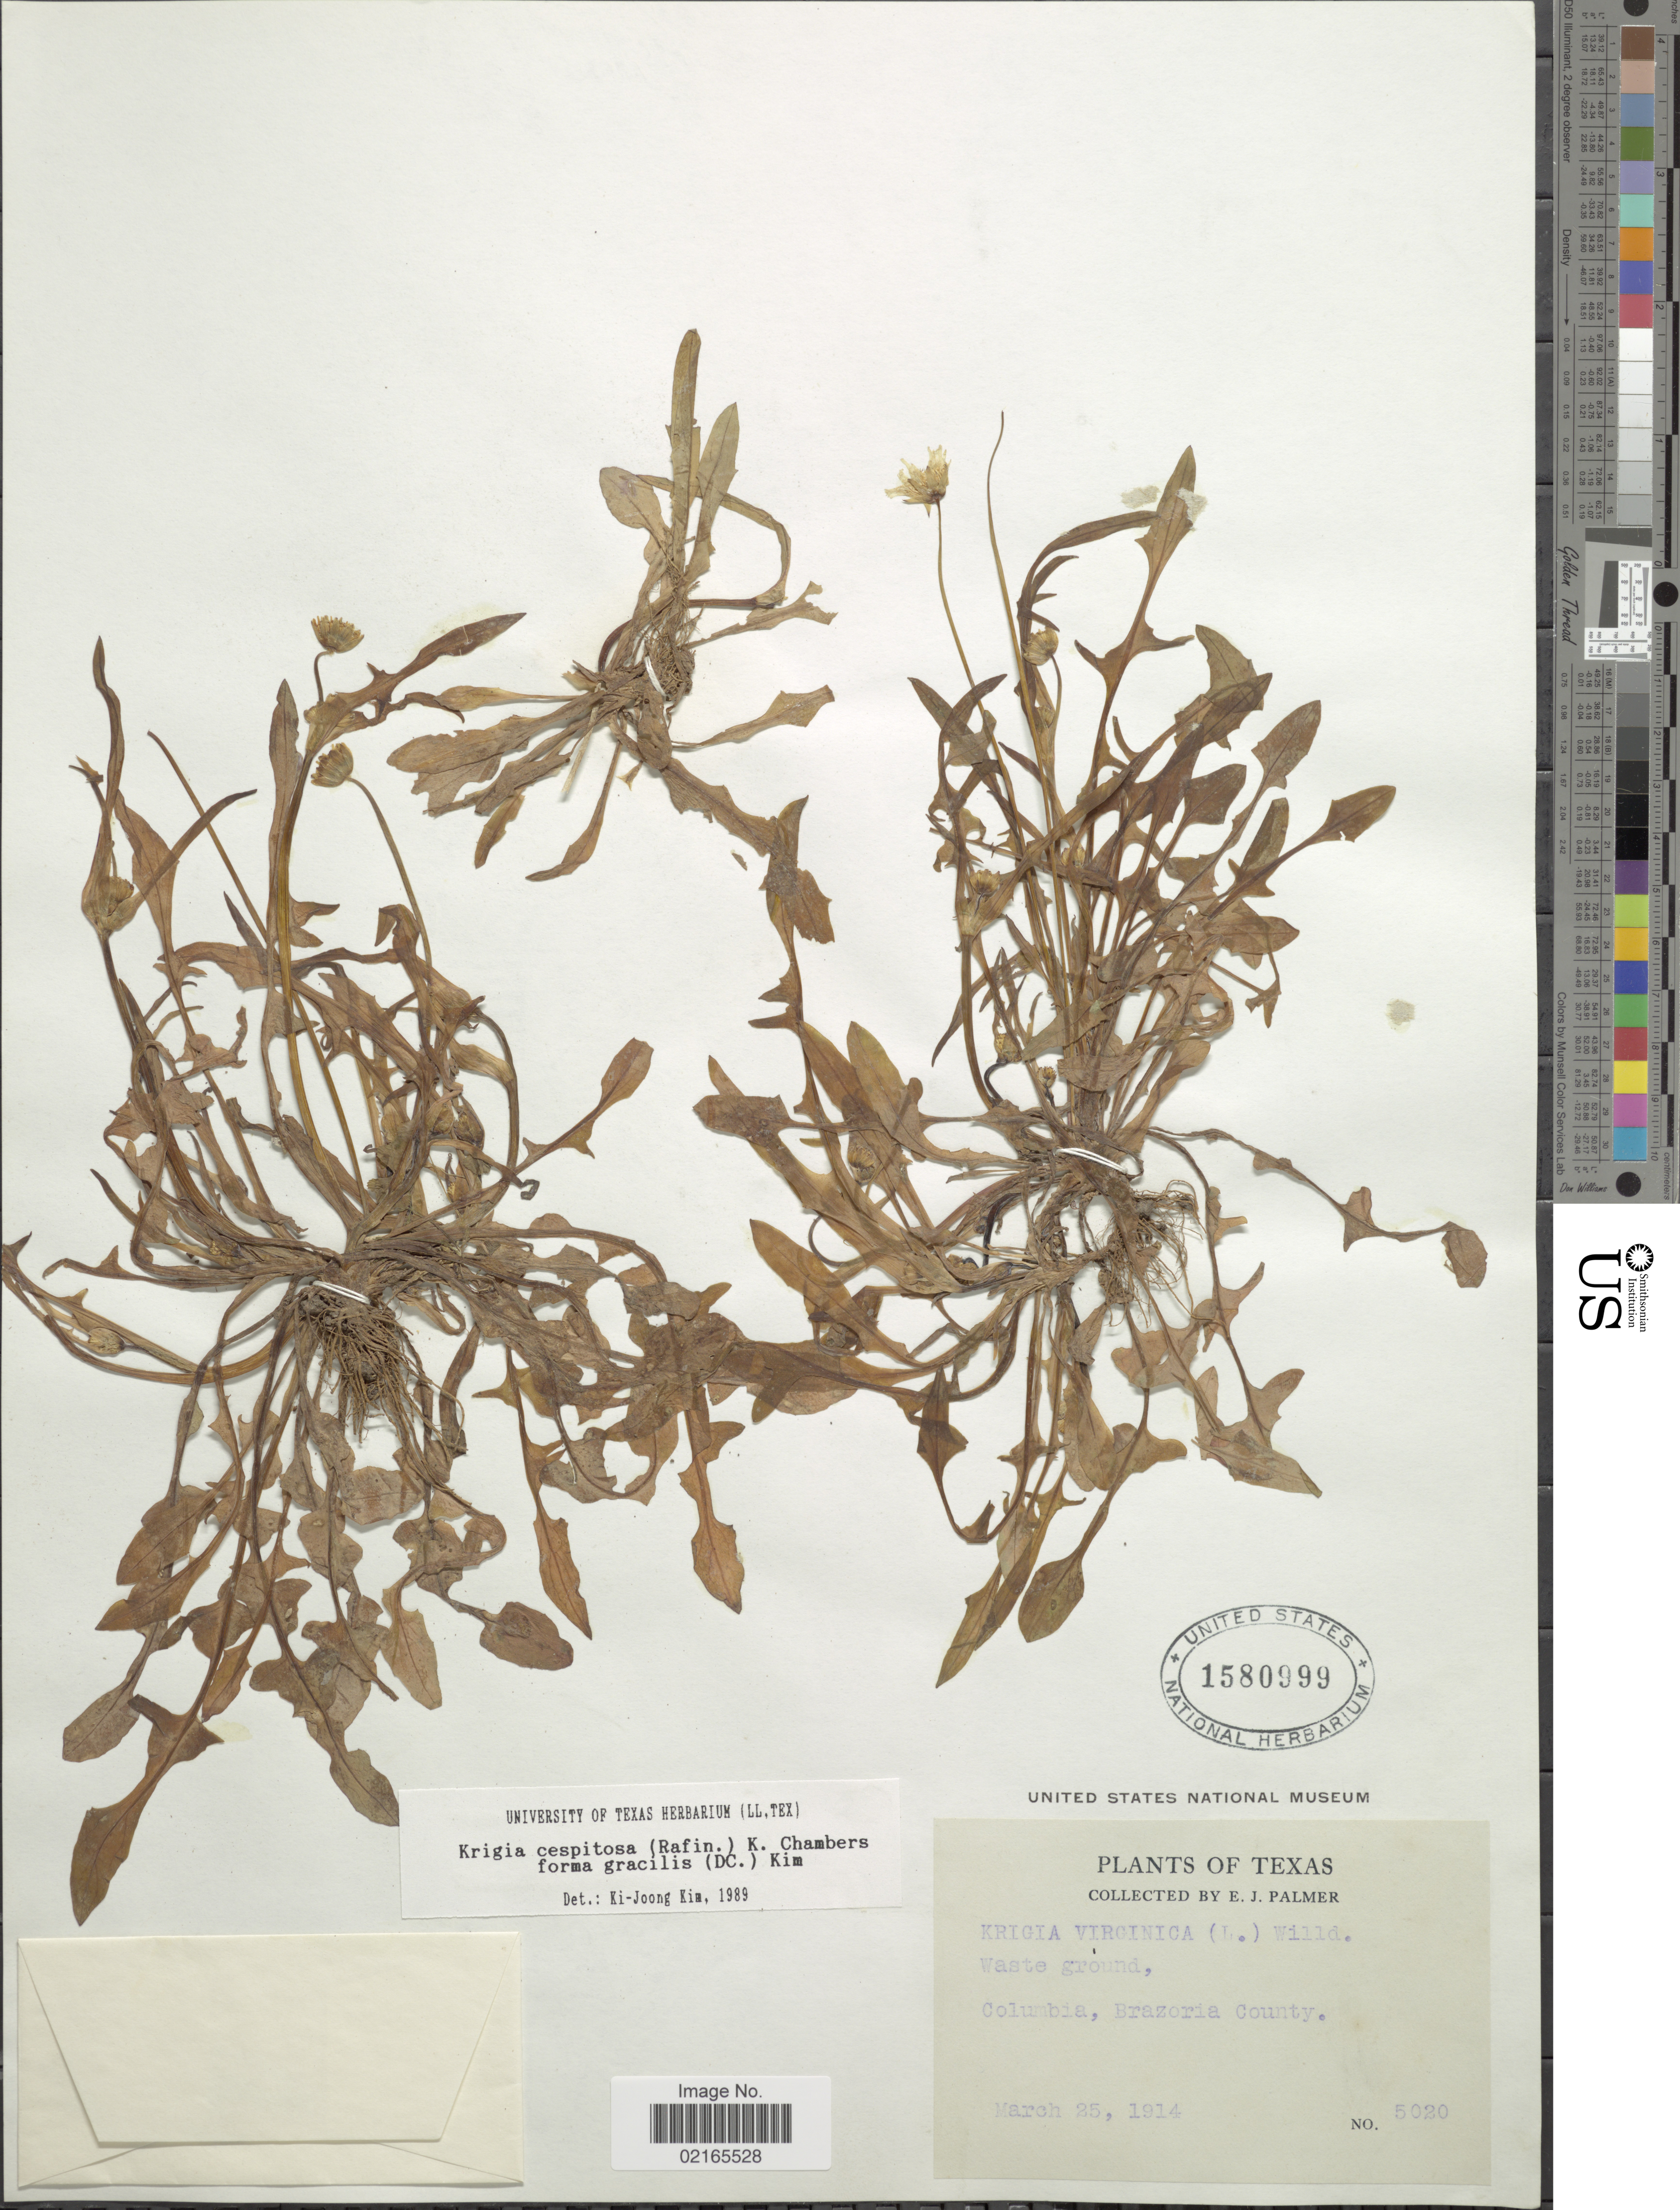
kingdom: Plantae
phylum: Tracheophyta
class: Magnoliopsida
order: Asterales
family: Asteraceae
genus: Krigia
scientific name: Krigia cespitosa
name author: (Raf.) K.L. Chambers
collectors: E. J. Palmer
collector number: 5020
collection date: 1914-03-25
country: United States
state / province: Texas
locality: Waste ground, Columbia, Brazoria County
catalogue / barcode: US 1580999